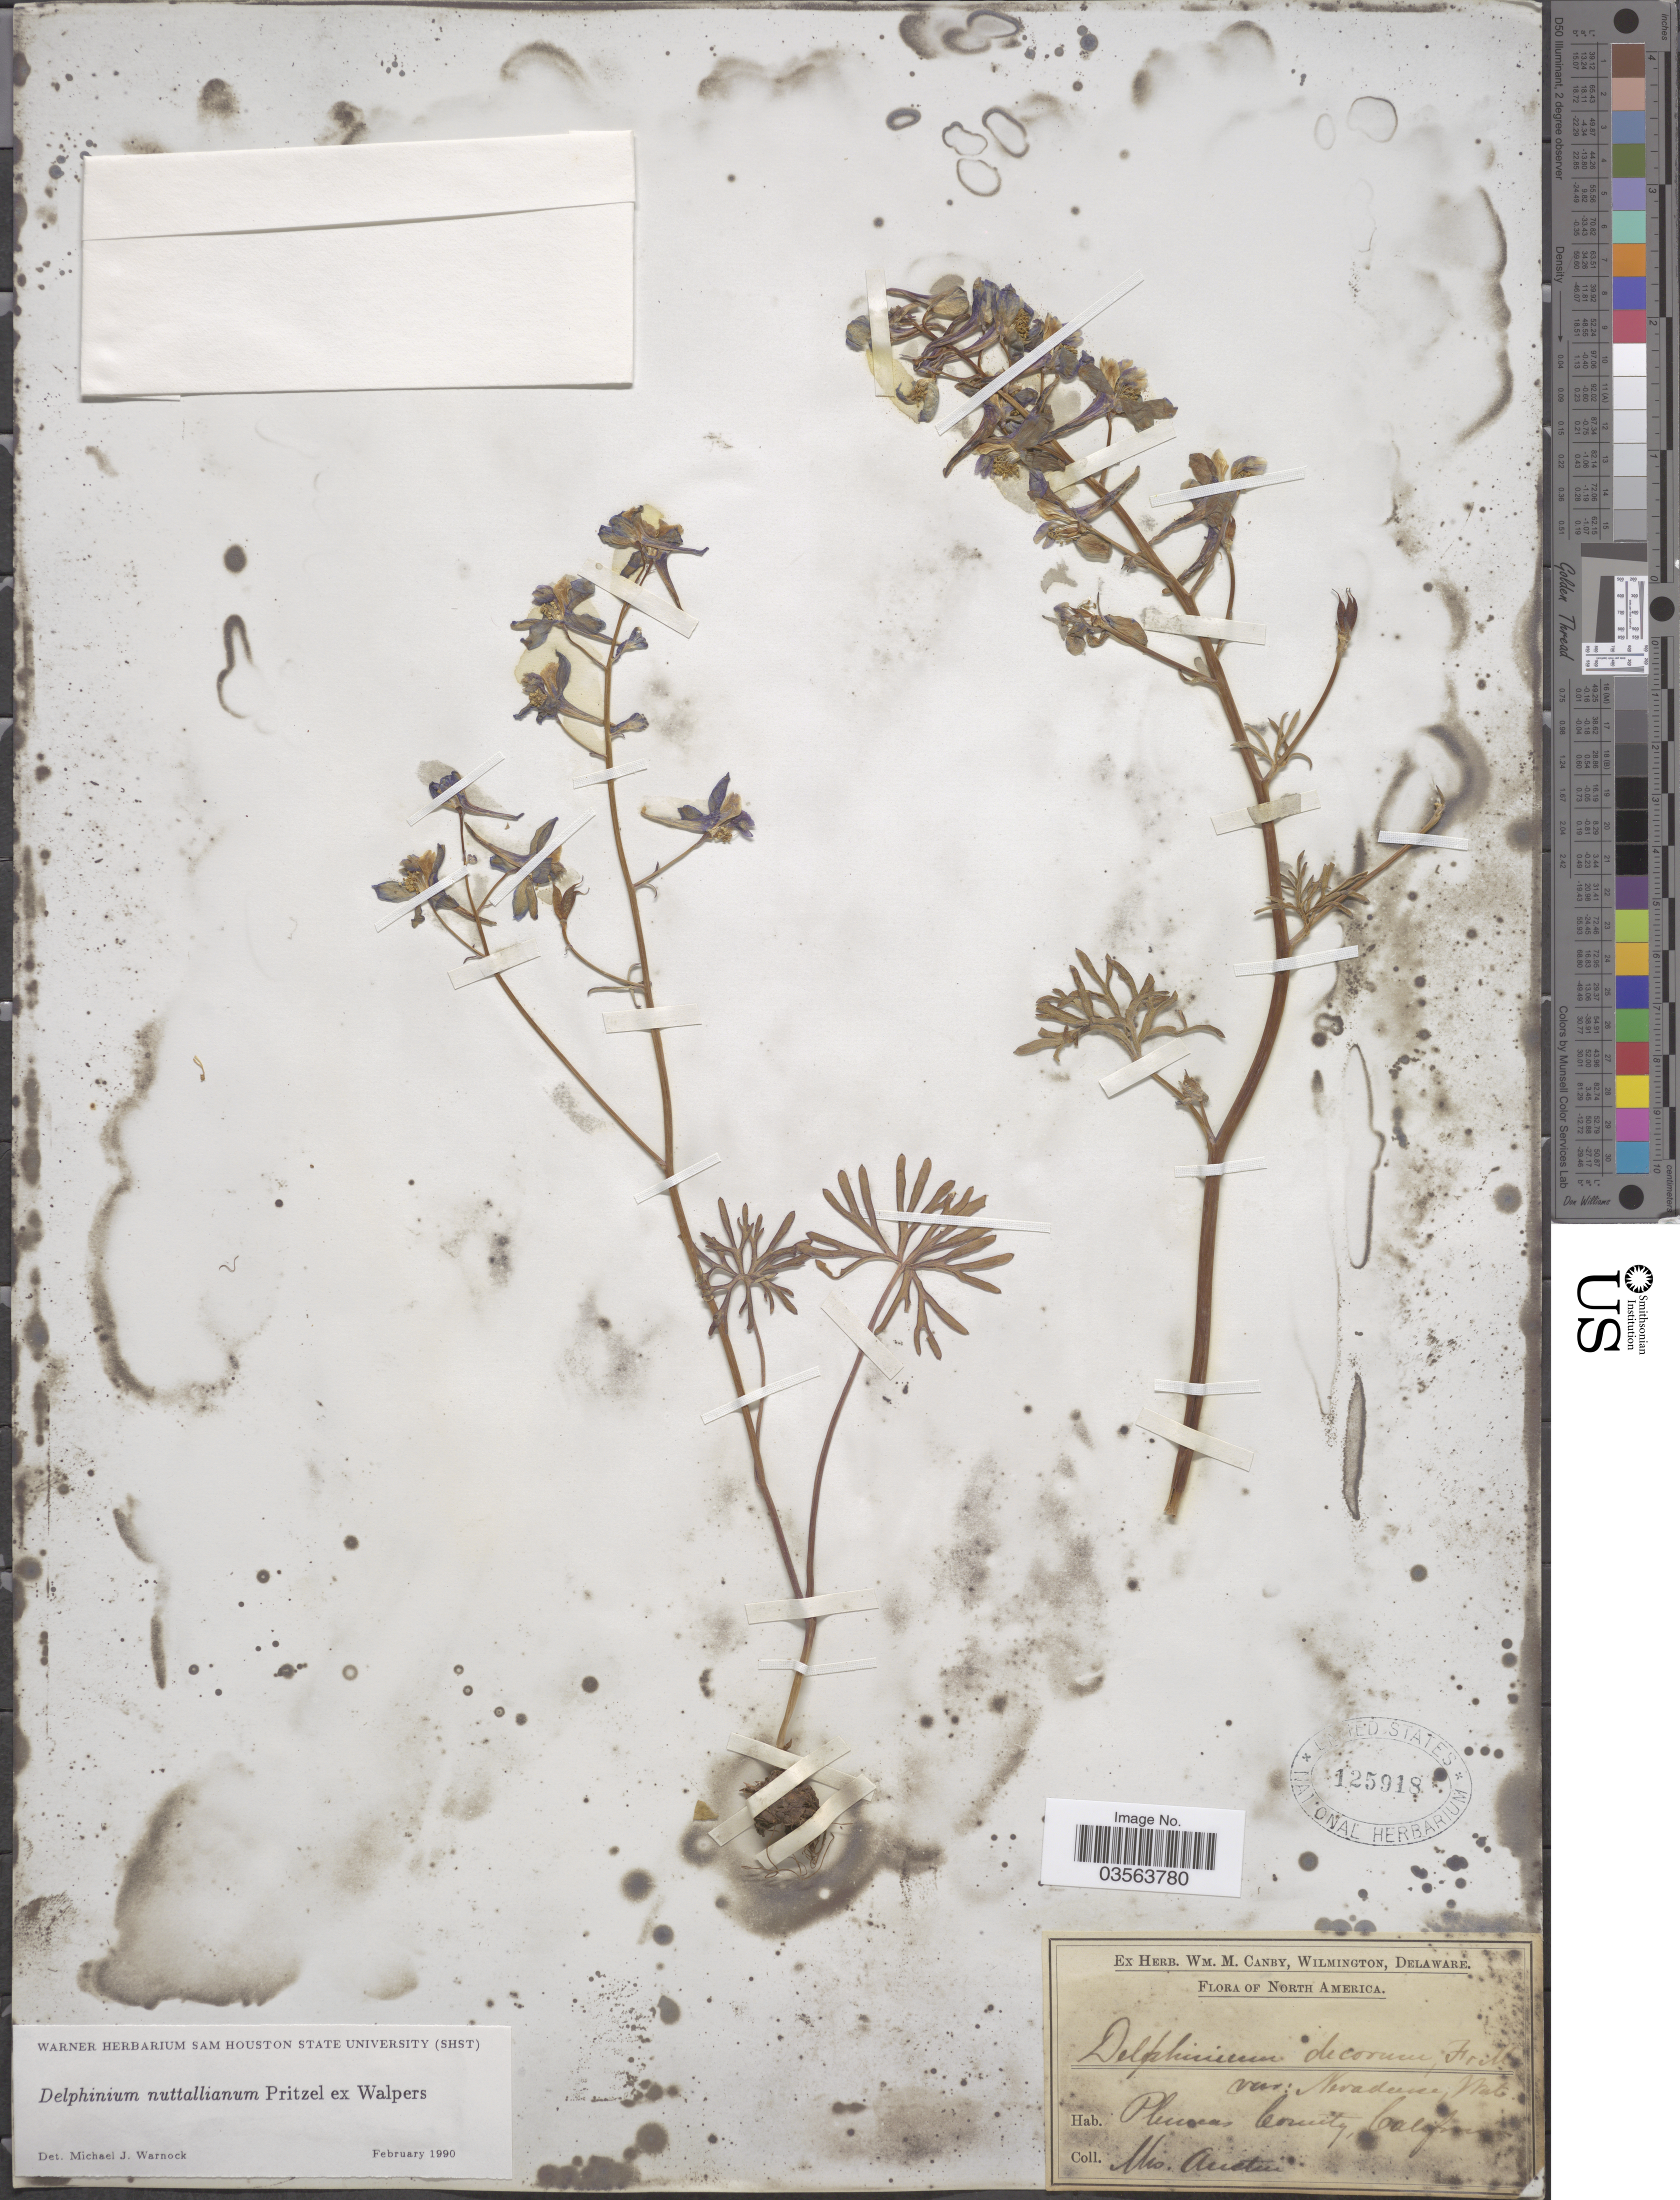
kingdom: Plantae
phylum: Tracheophyta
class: Magnoliopsida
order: Ranunculales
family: Ranunculaceae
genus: Delphinium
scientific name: Delphinium nuttallianum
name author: E. Pritz. ex Walpers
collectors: Austin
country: United States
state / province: California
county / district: Plumas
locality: Plumas County.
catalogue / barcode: US 125918